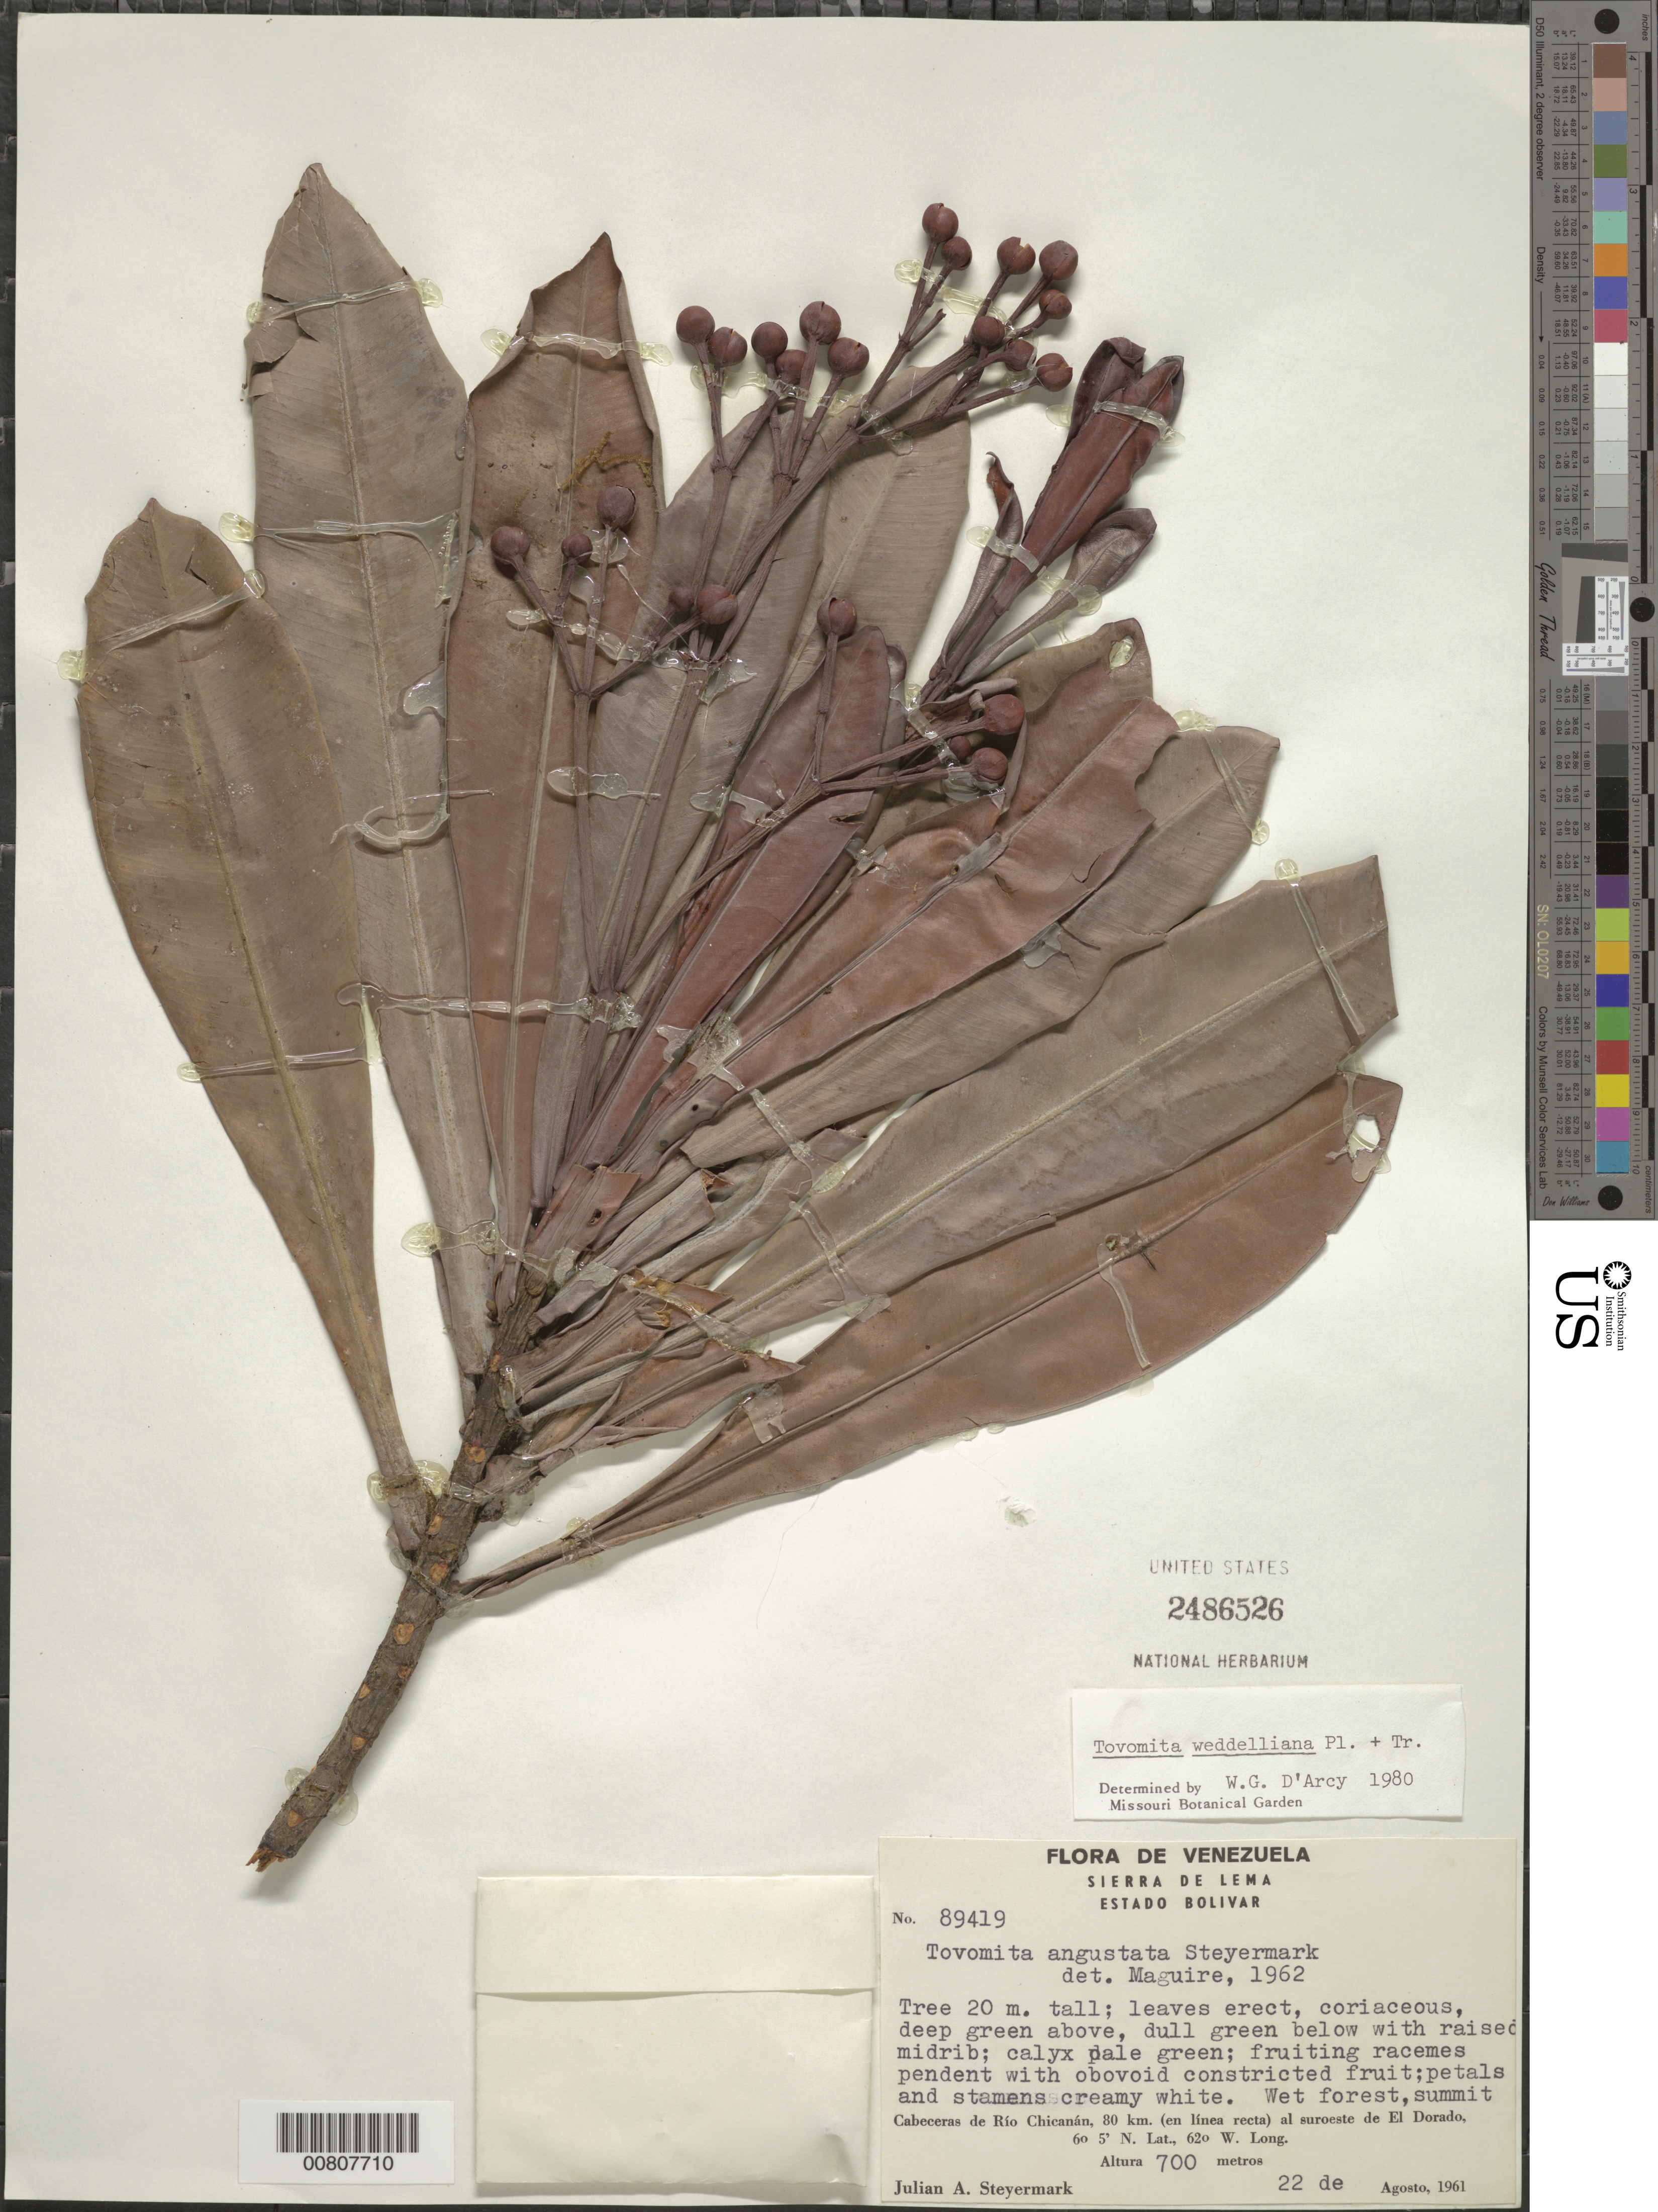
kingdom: Plantae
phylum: Tracheophyta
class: Magnoliopsida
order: Malpighiales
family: Clusiaceae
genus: Arawakia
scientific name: Arawakia weddelliana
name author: (Planch. & Triana) L. Marinho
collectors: J. Steyermark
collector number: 89419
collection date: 1961-08-22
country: Venezuela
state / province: Bolivar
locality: Sierra de Lema. Estado Bolivar. Cabeceras de Río Chicanán, 80 km. (en línea recta) al suroeste de El Dorado.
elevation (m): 700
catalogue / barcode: US 2486526